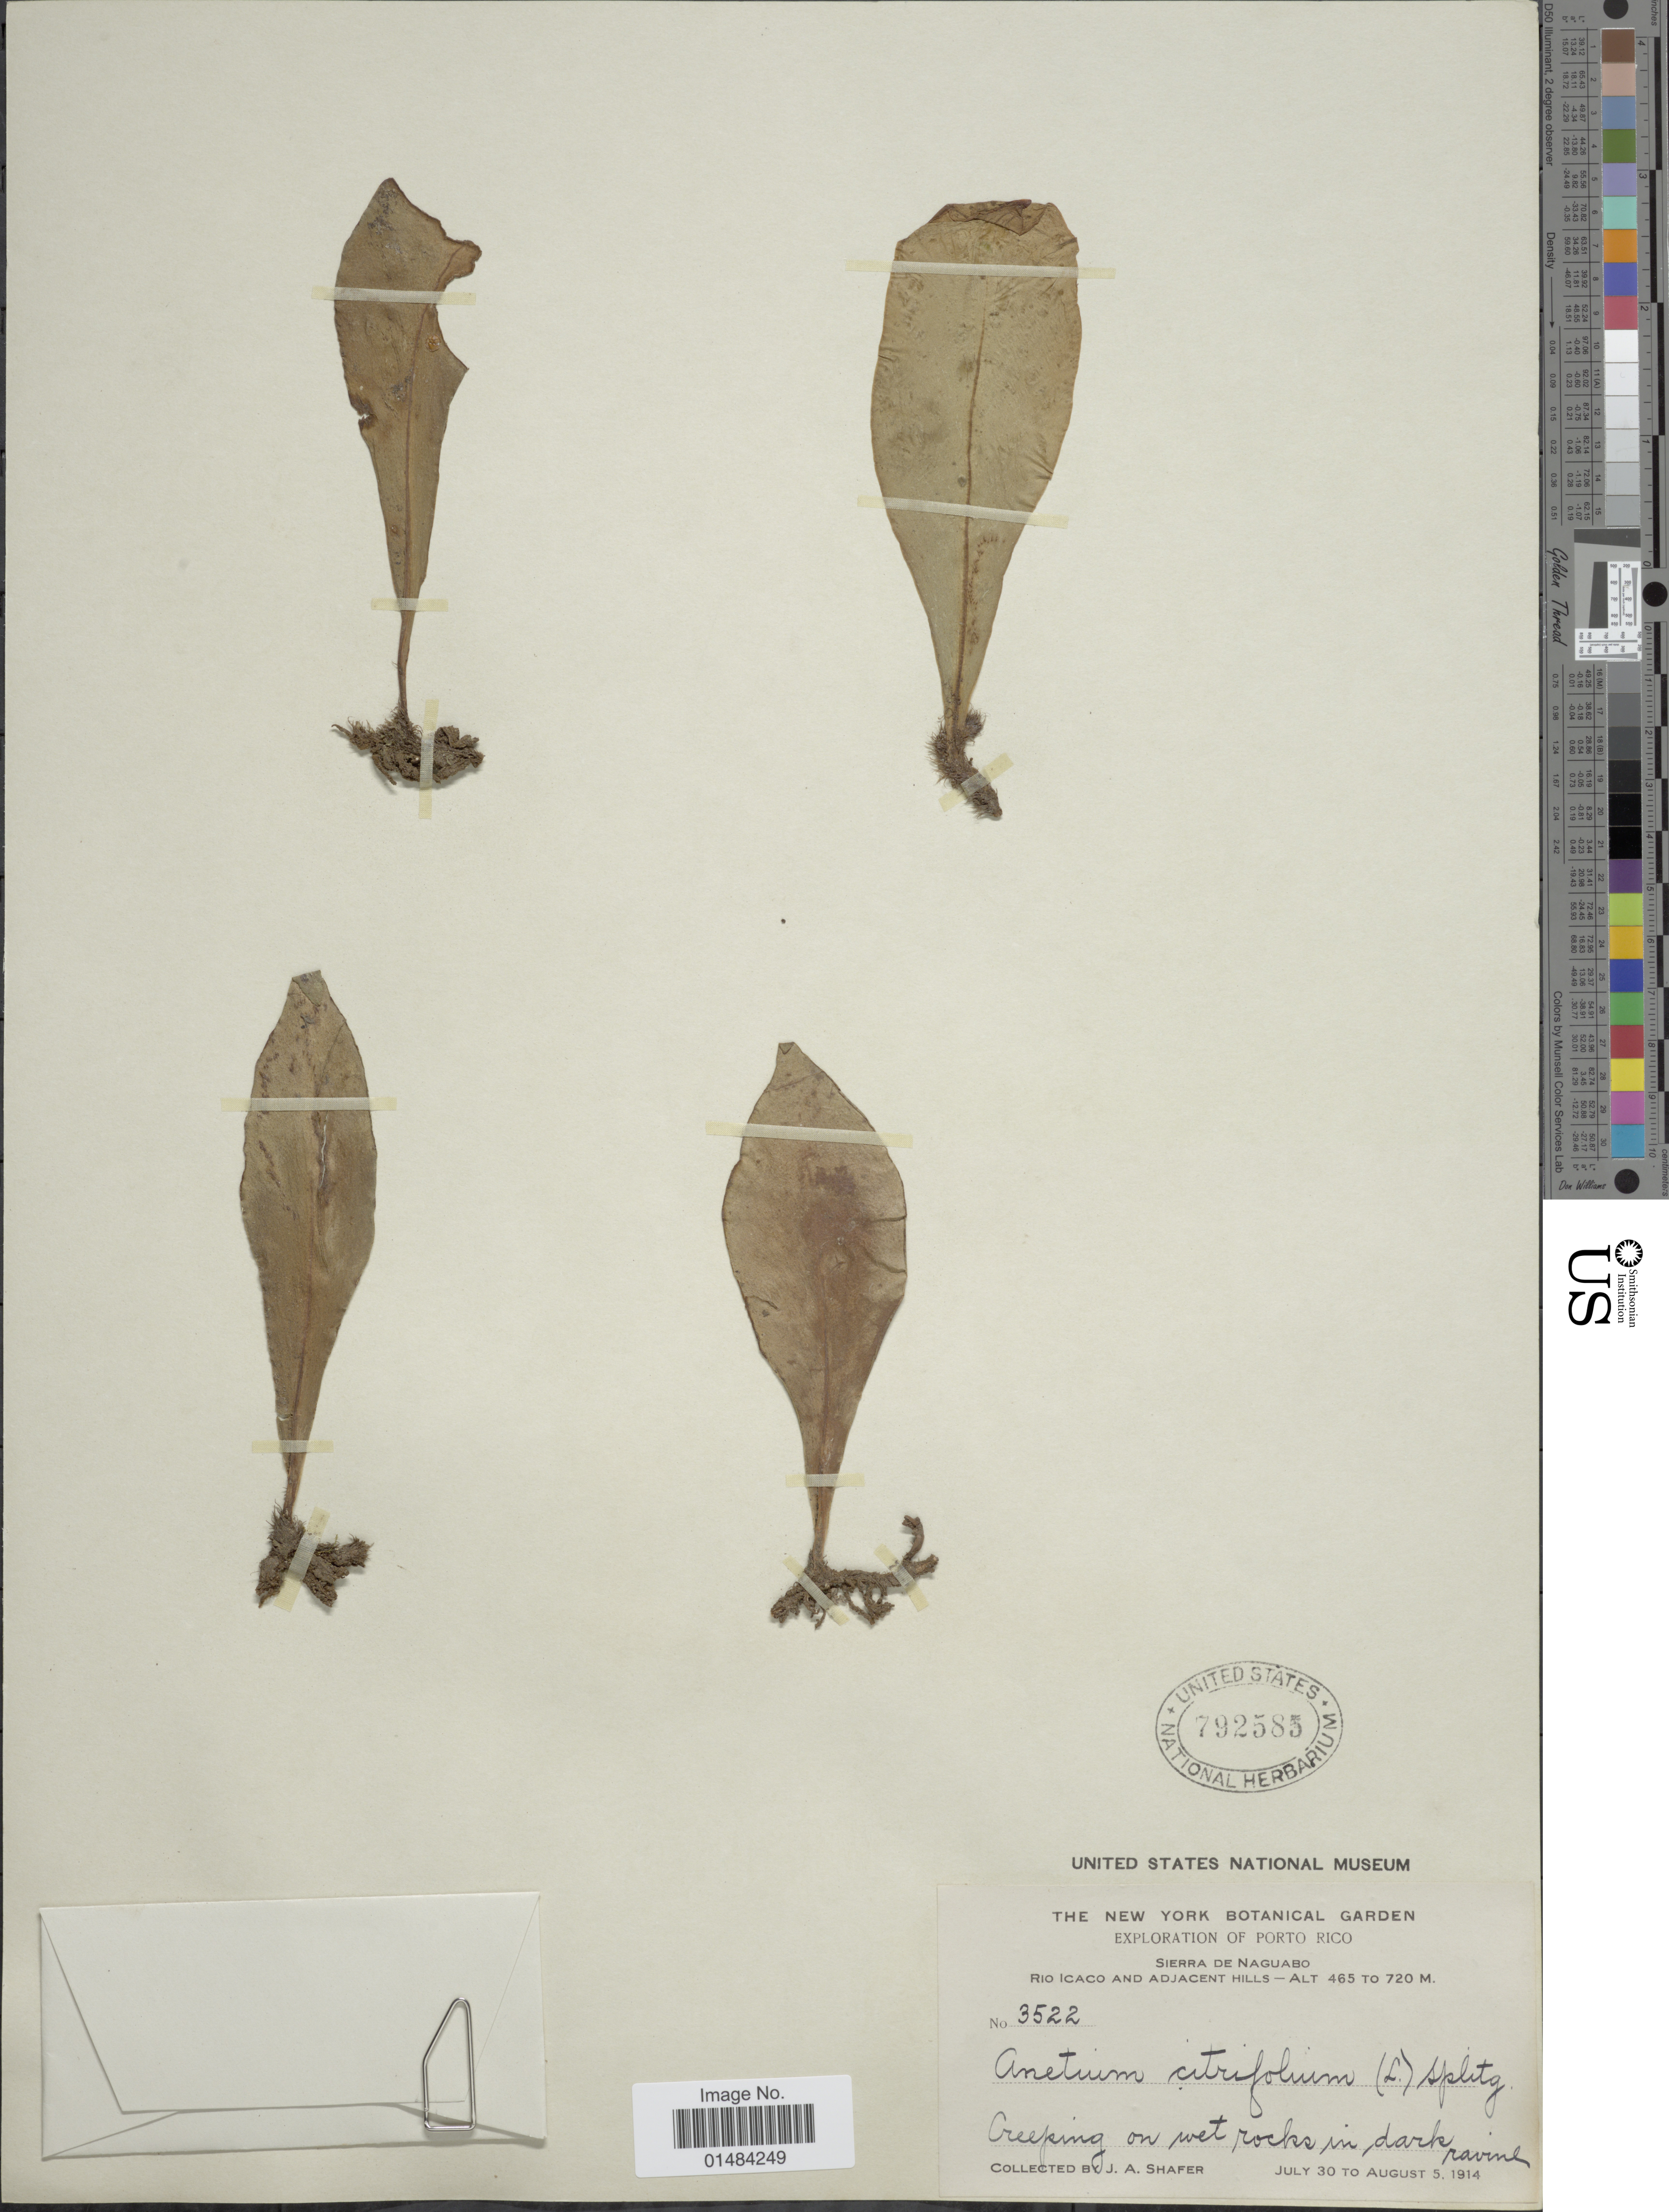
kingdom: Plantae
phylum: Tracheophyta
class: Polypodiopsida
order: Polypodiales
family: Pteridaceae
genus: Anetium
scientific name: Anetium citrifolium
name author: (L.) Splitg.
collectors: J. A. Shafer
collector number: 3522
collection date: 1914-07-30/1914-08-05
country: Puerto Rico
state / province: Naguabo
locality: Porto Rico, Sierra de Naguabo, Rio Icaco and Adjacent Hills.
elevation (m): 465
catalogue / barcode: US 792585